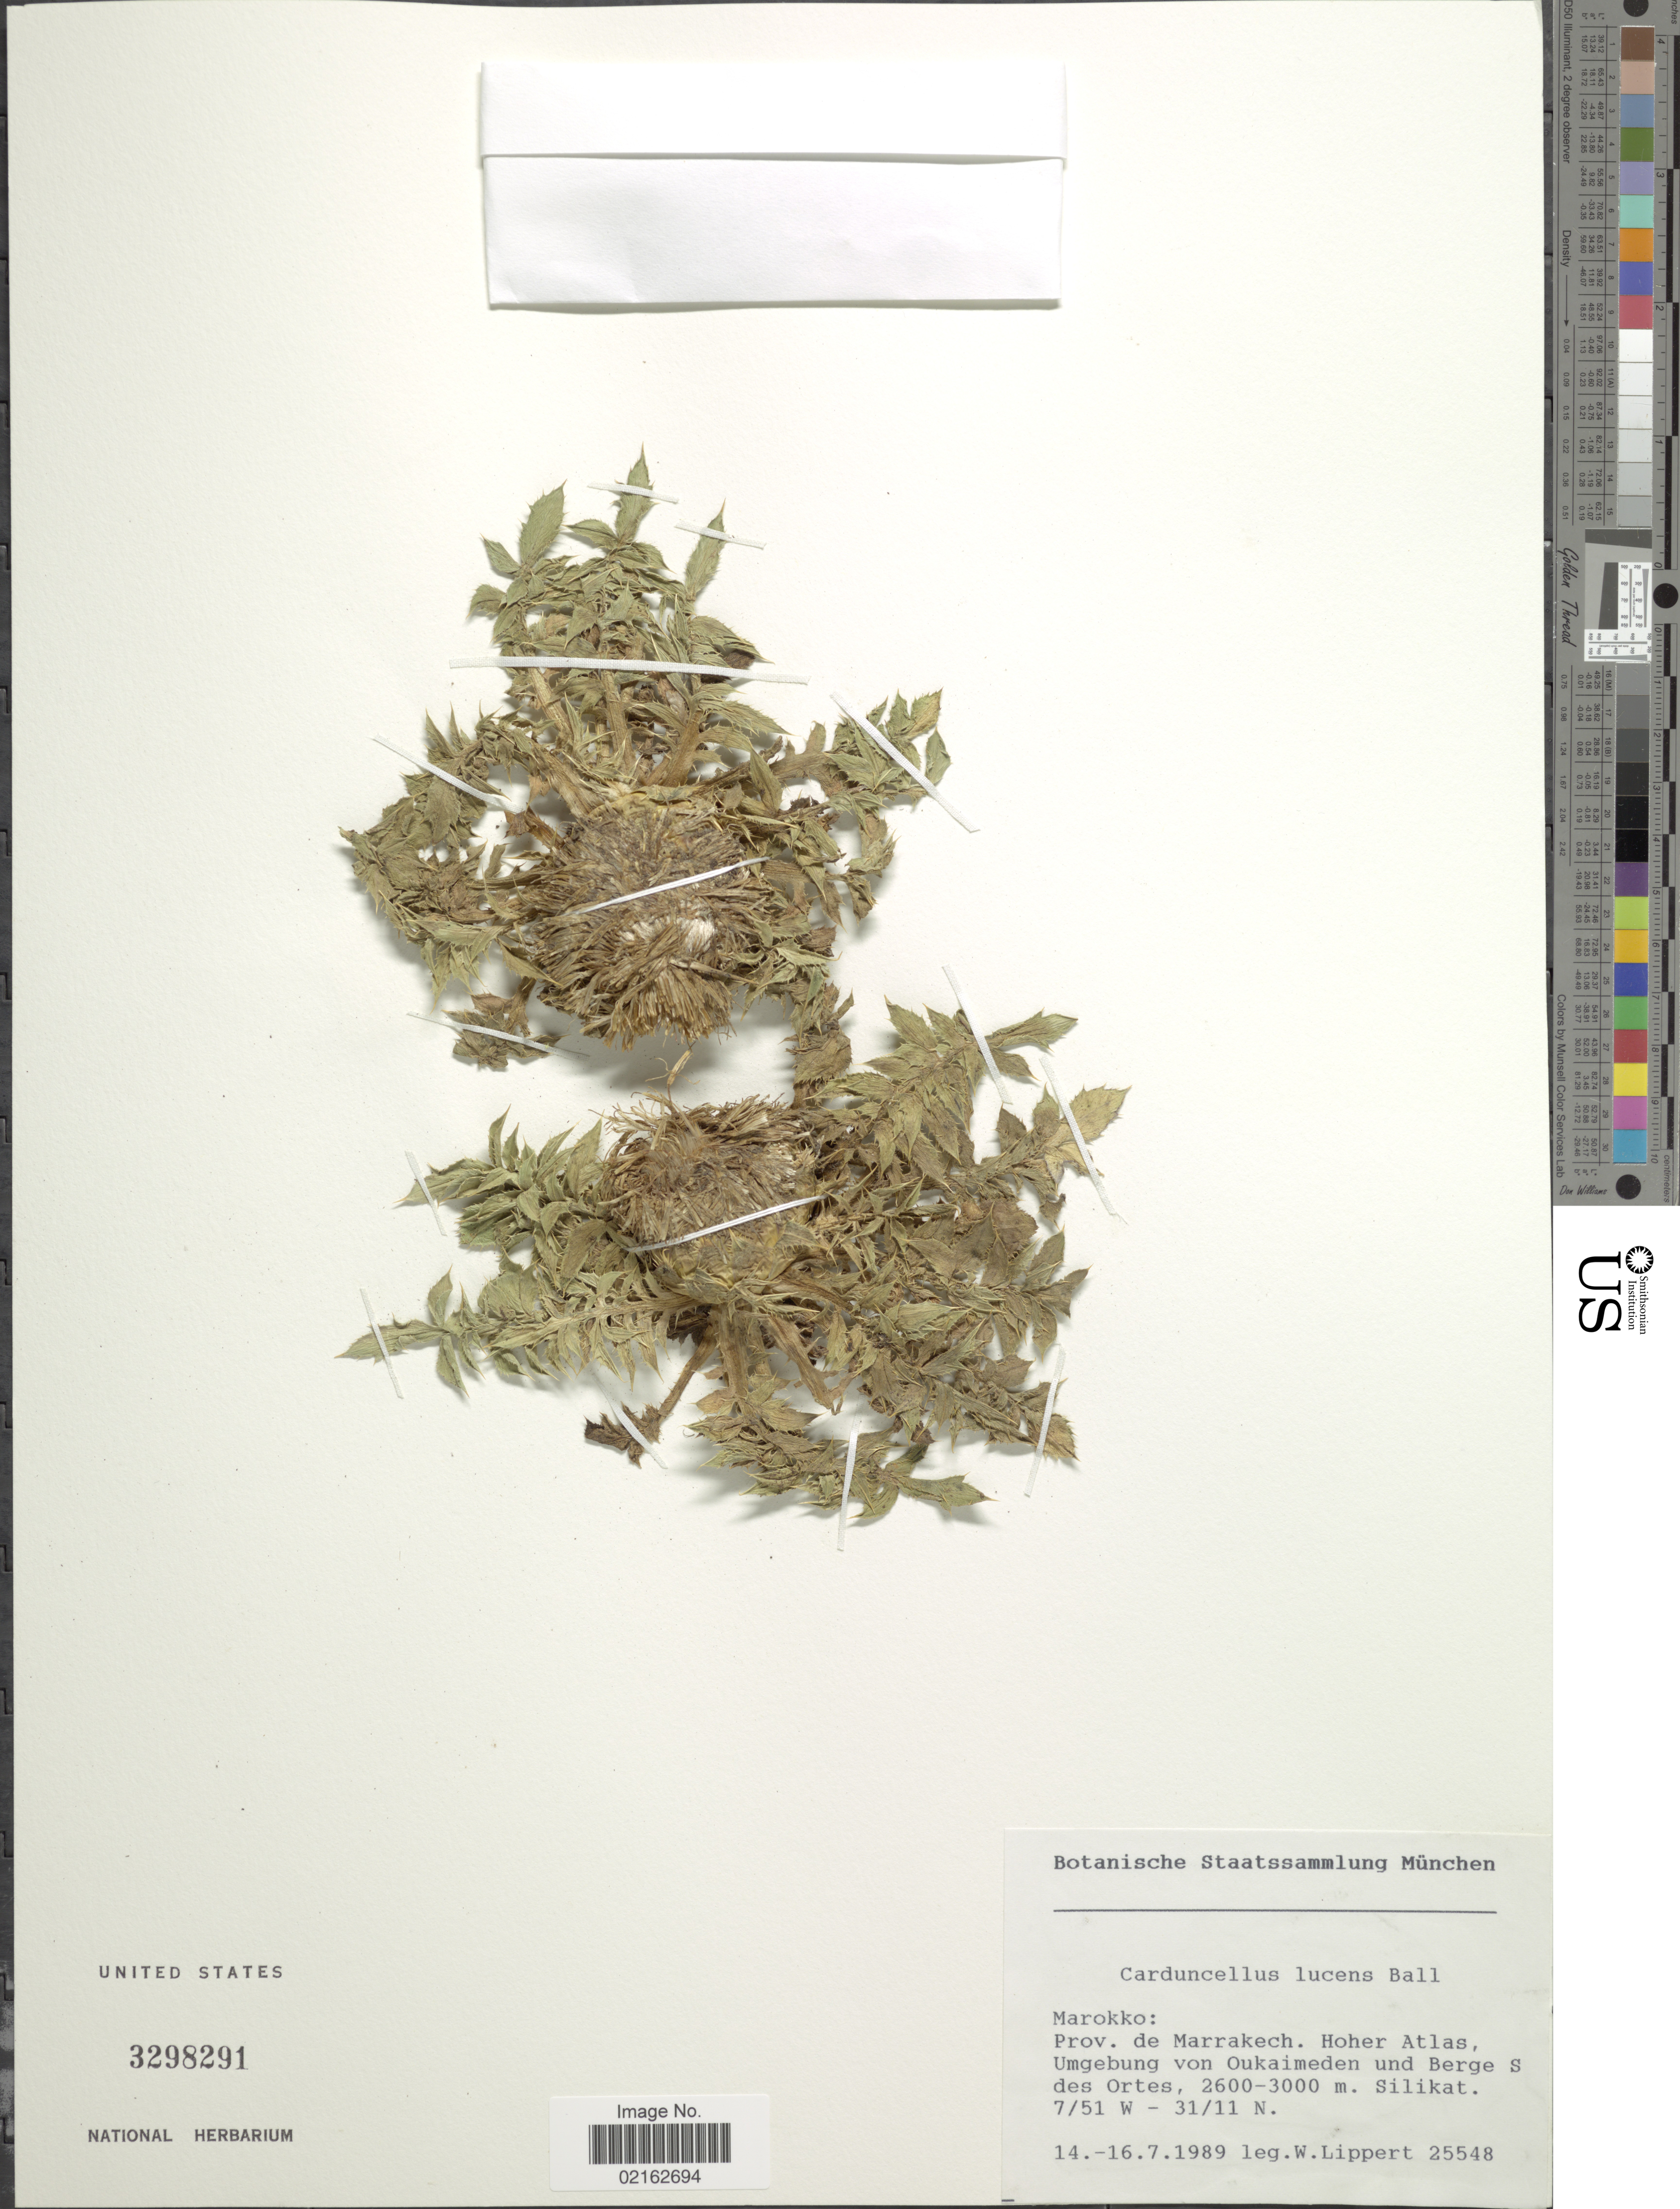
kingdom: Plantae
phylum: Tracheophyta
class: Magnoliopsida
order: Asterales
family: Asteraceae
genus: Carduncellus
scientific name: Carduncellus lucens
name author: Ball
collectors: W. Lippert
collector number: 25548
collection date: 1989-07-14/1989-07-16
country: Morocco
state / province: Marrakech-Tensift-Al Haouz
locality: Prov. de Marrakech, Hoher Atlas, Umgebung von Oukaimeden und Berge S des Ortes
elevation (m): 2600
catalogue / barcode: US 3298291